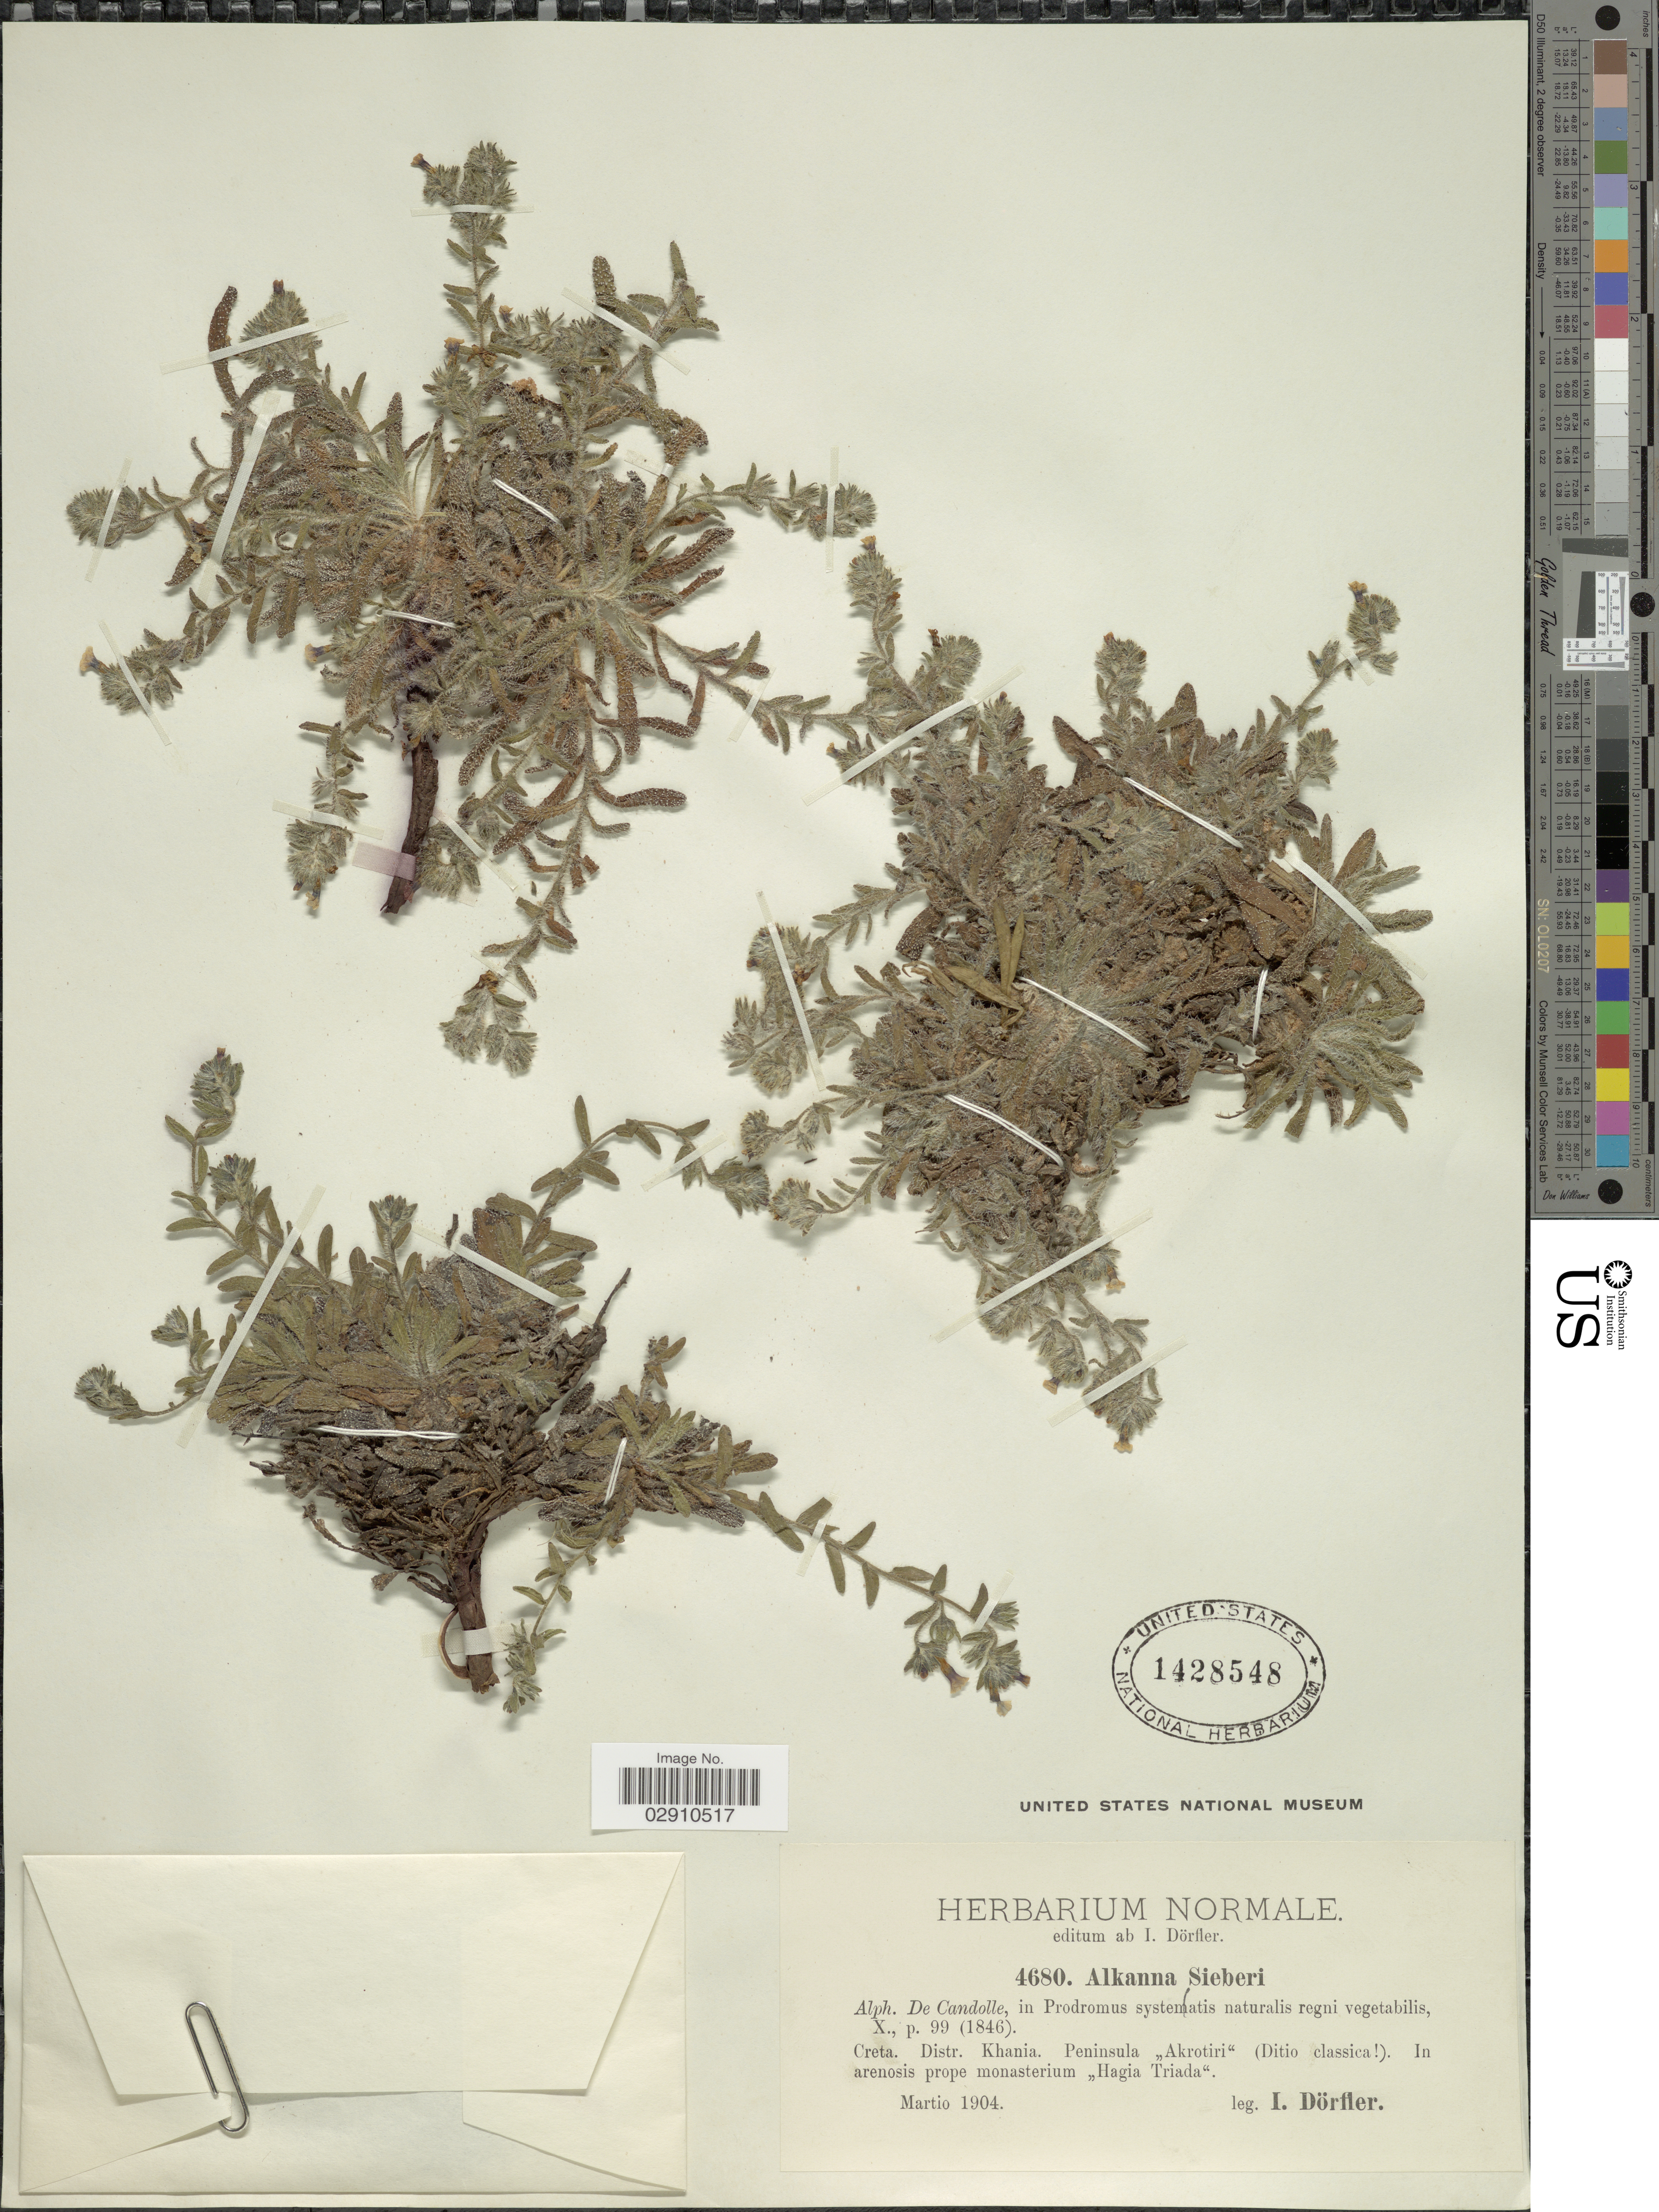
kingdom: Plantae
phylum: Tracheophyta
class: Magnoliopsida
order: Boraginales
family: Boraginaceae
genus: Alkanna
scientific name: Alkanna sieberi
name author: A. DC.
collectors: I. Dörfler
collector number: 4680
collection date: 1904-03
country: Greece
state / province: Crete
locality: Creta. Distr. Khania. Peninsula "Akrotiri" (Ditio classica [illegible text]). In arenosis prope monasterium "Hagia Triada".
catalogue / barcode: US 1428548